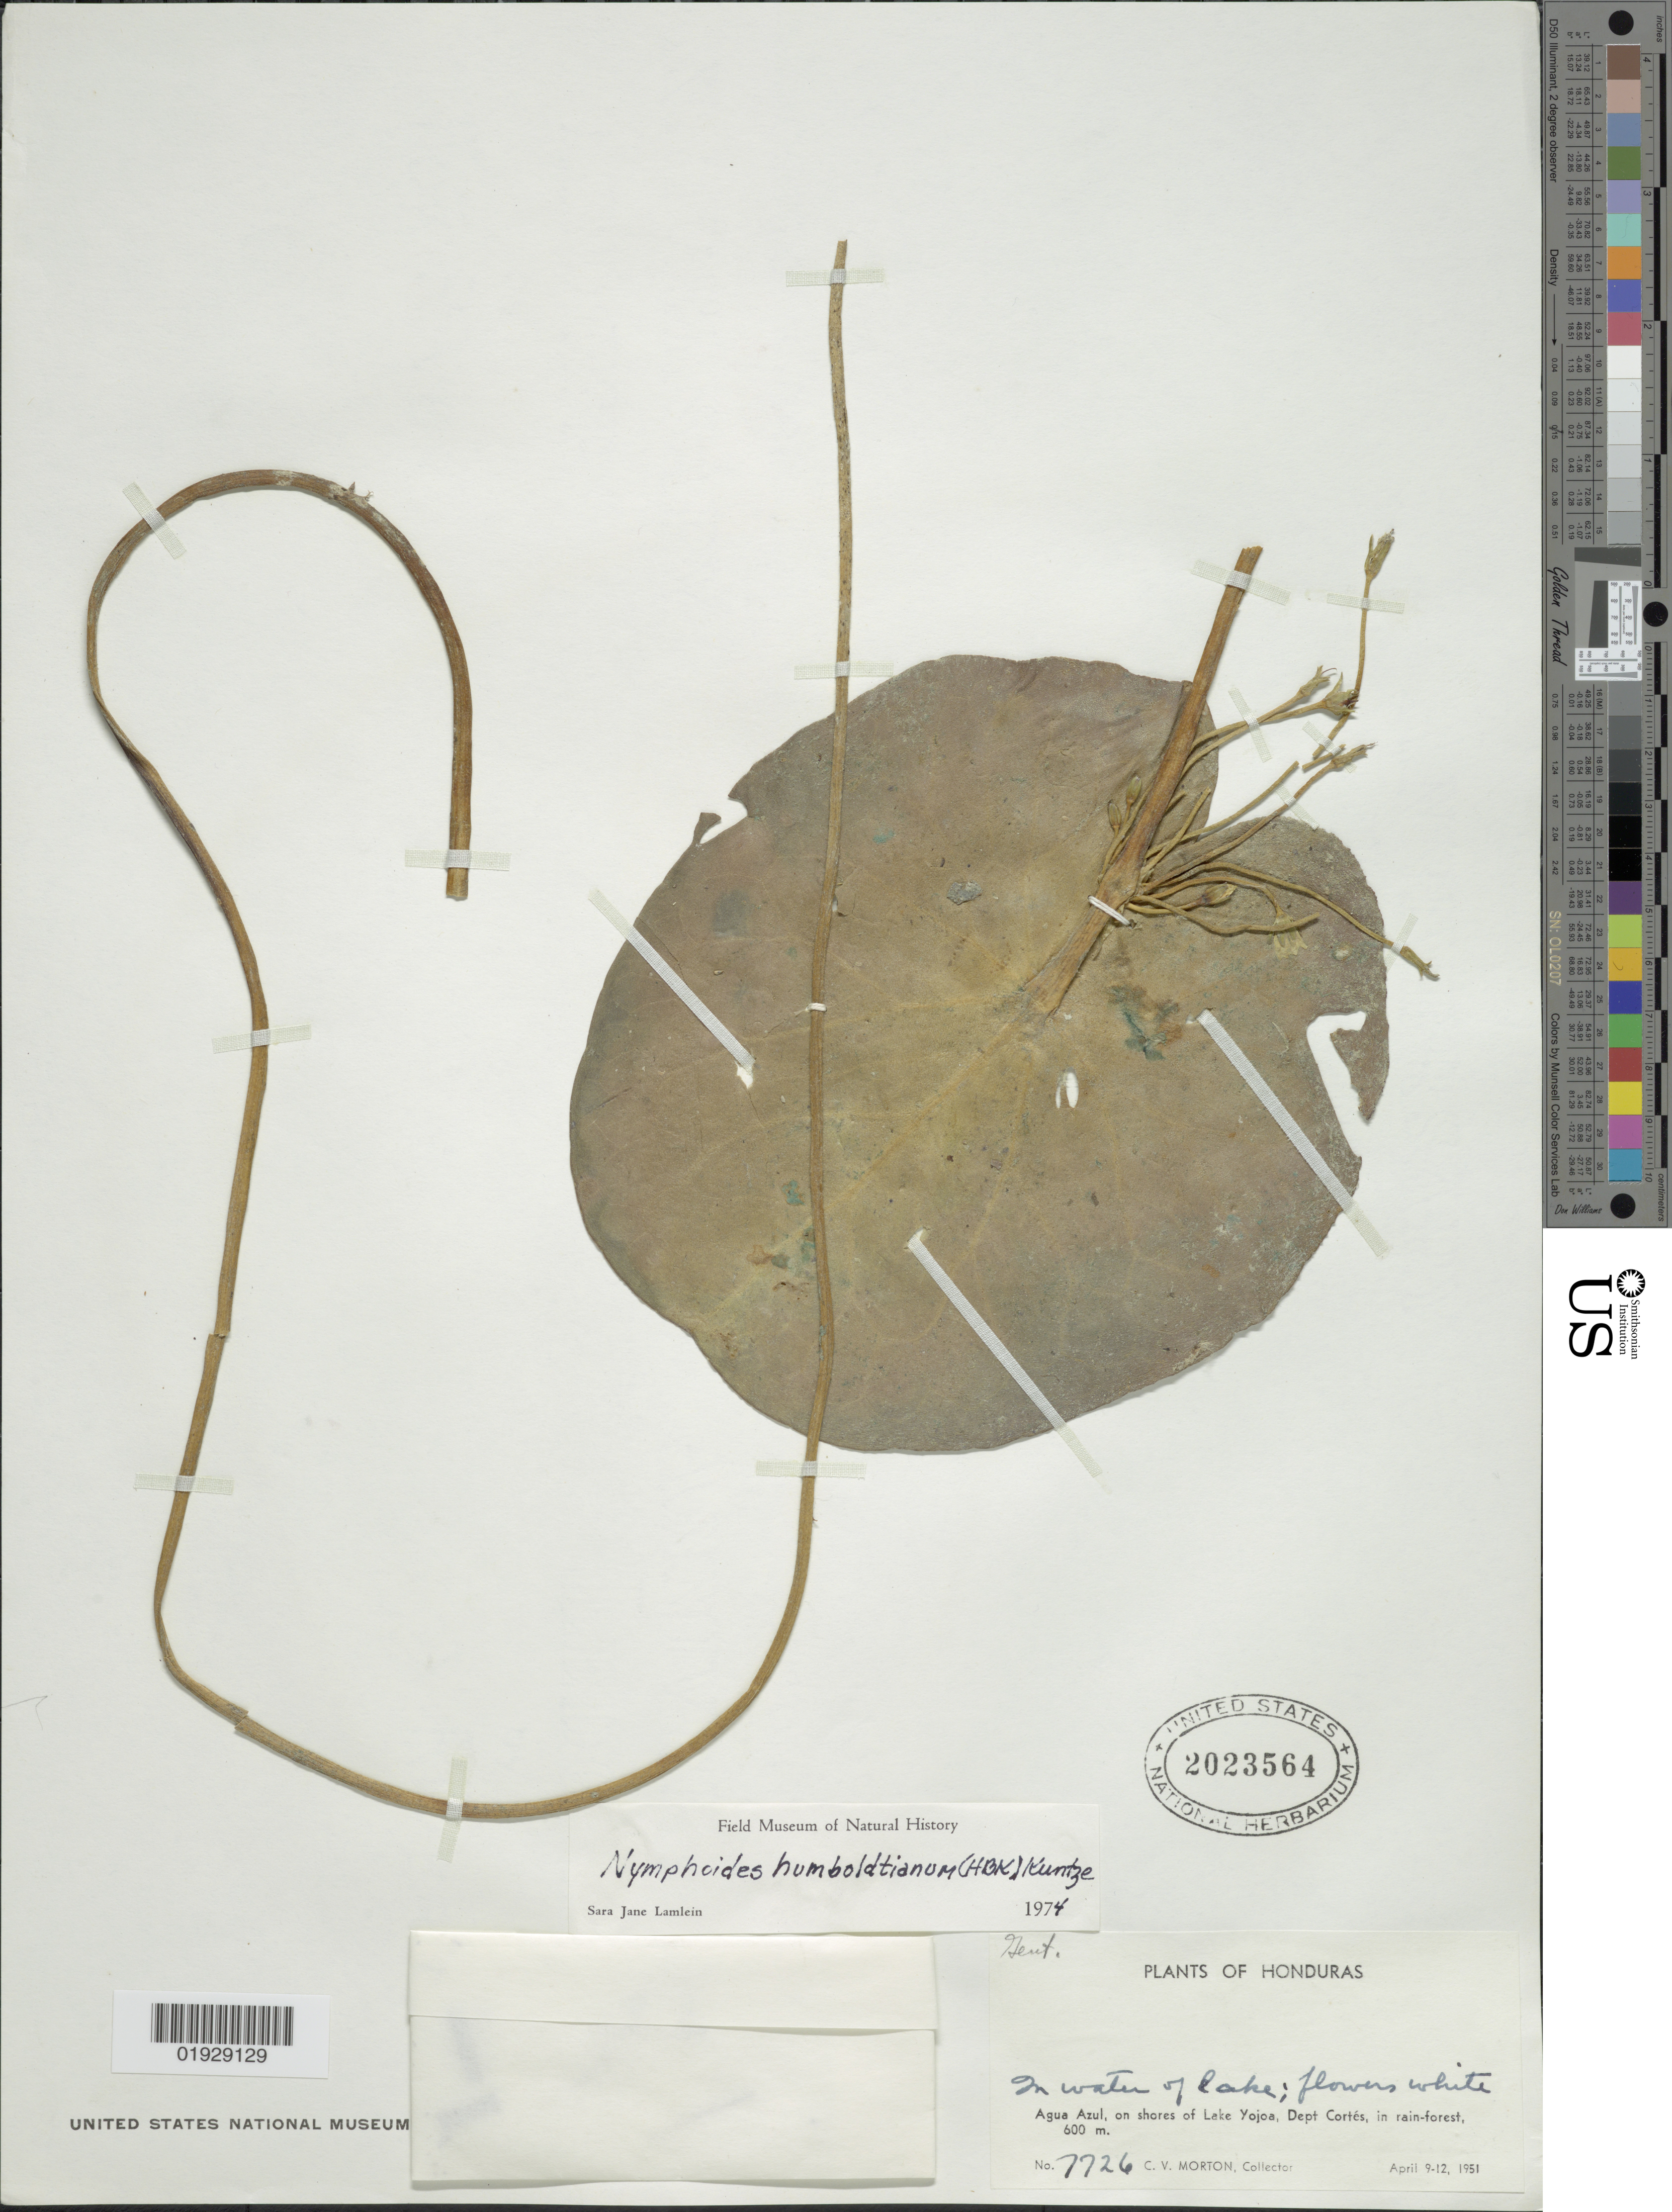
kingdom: Plantae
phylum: Tracheophyta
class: Magnoliopsida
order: Asterales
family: Menyanthaceae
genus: Nymphoides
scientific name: Nymphoides humboldtiana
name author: (Kunth) Kuntze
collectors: C. V. Morton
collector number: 7726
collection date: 1951-04-09/1951-04-12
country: Honduras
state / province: Cortés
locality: Agua Azul, on shores of Lake Yojoa, Dept Cortés.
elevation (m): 600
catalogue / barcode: US 2023564